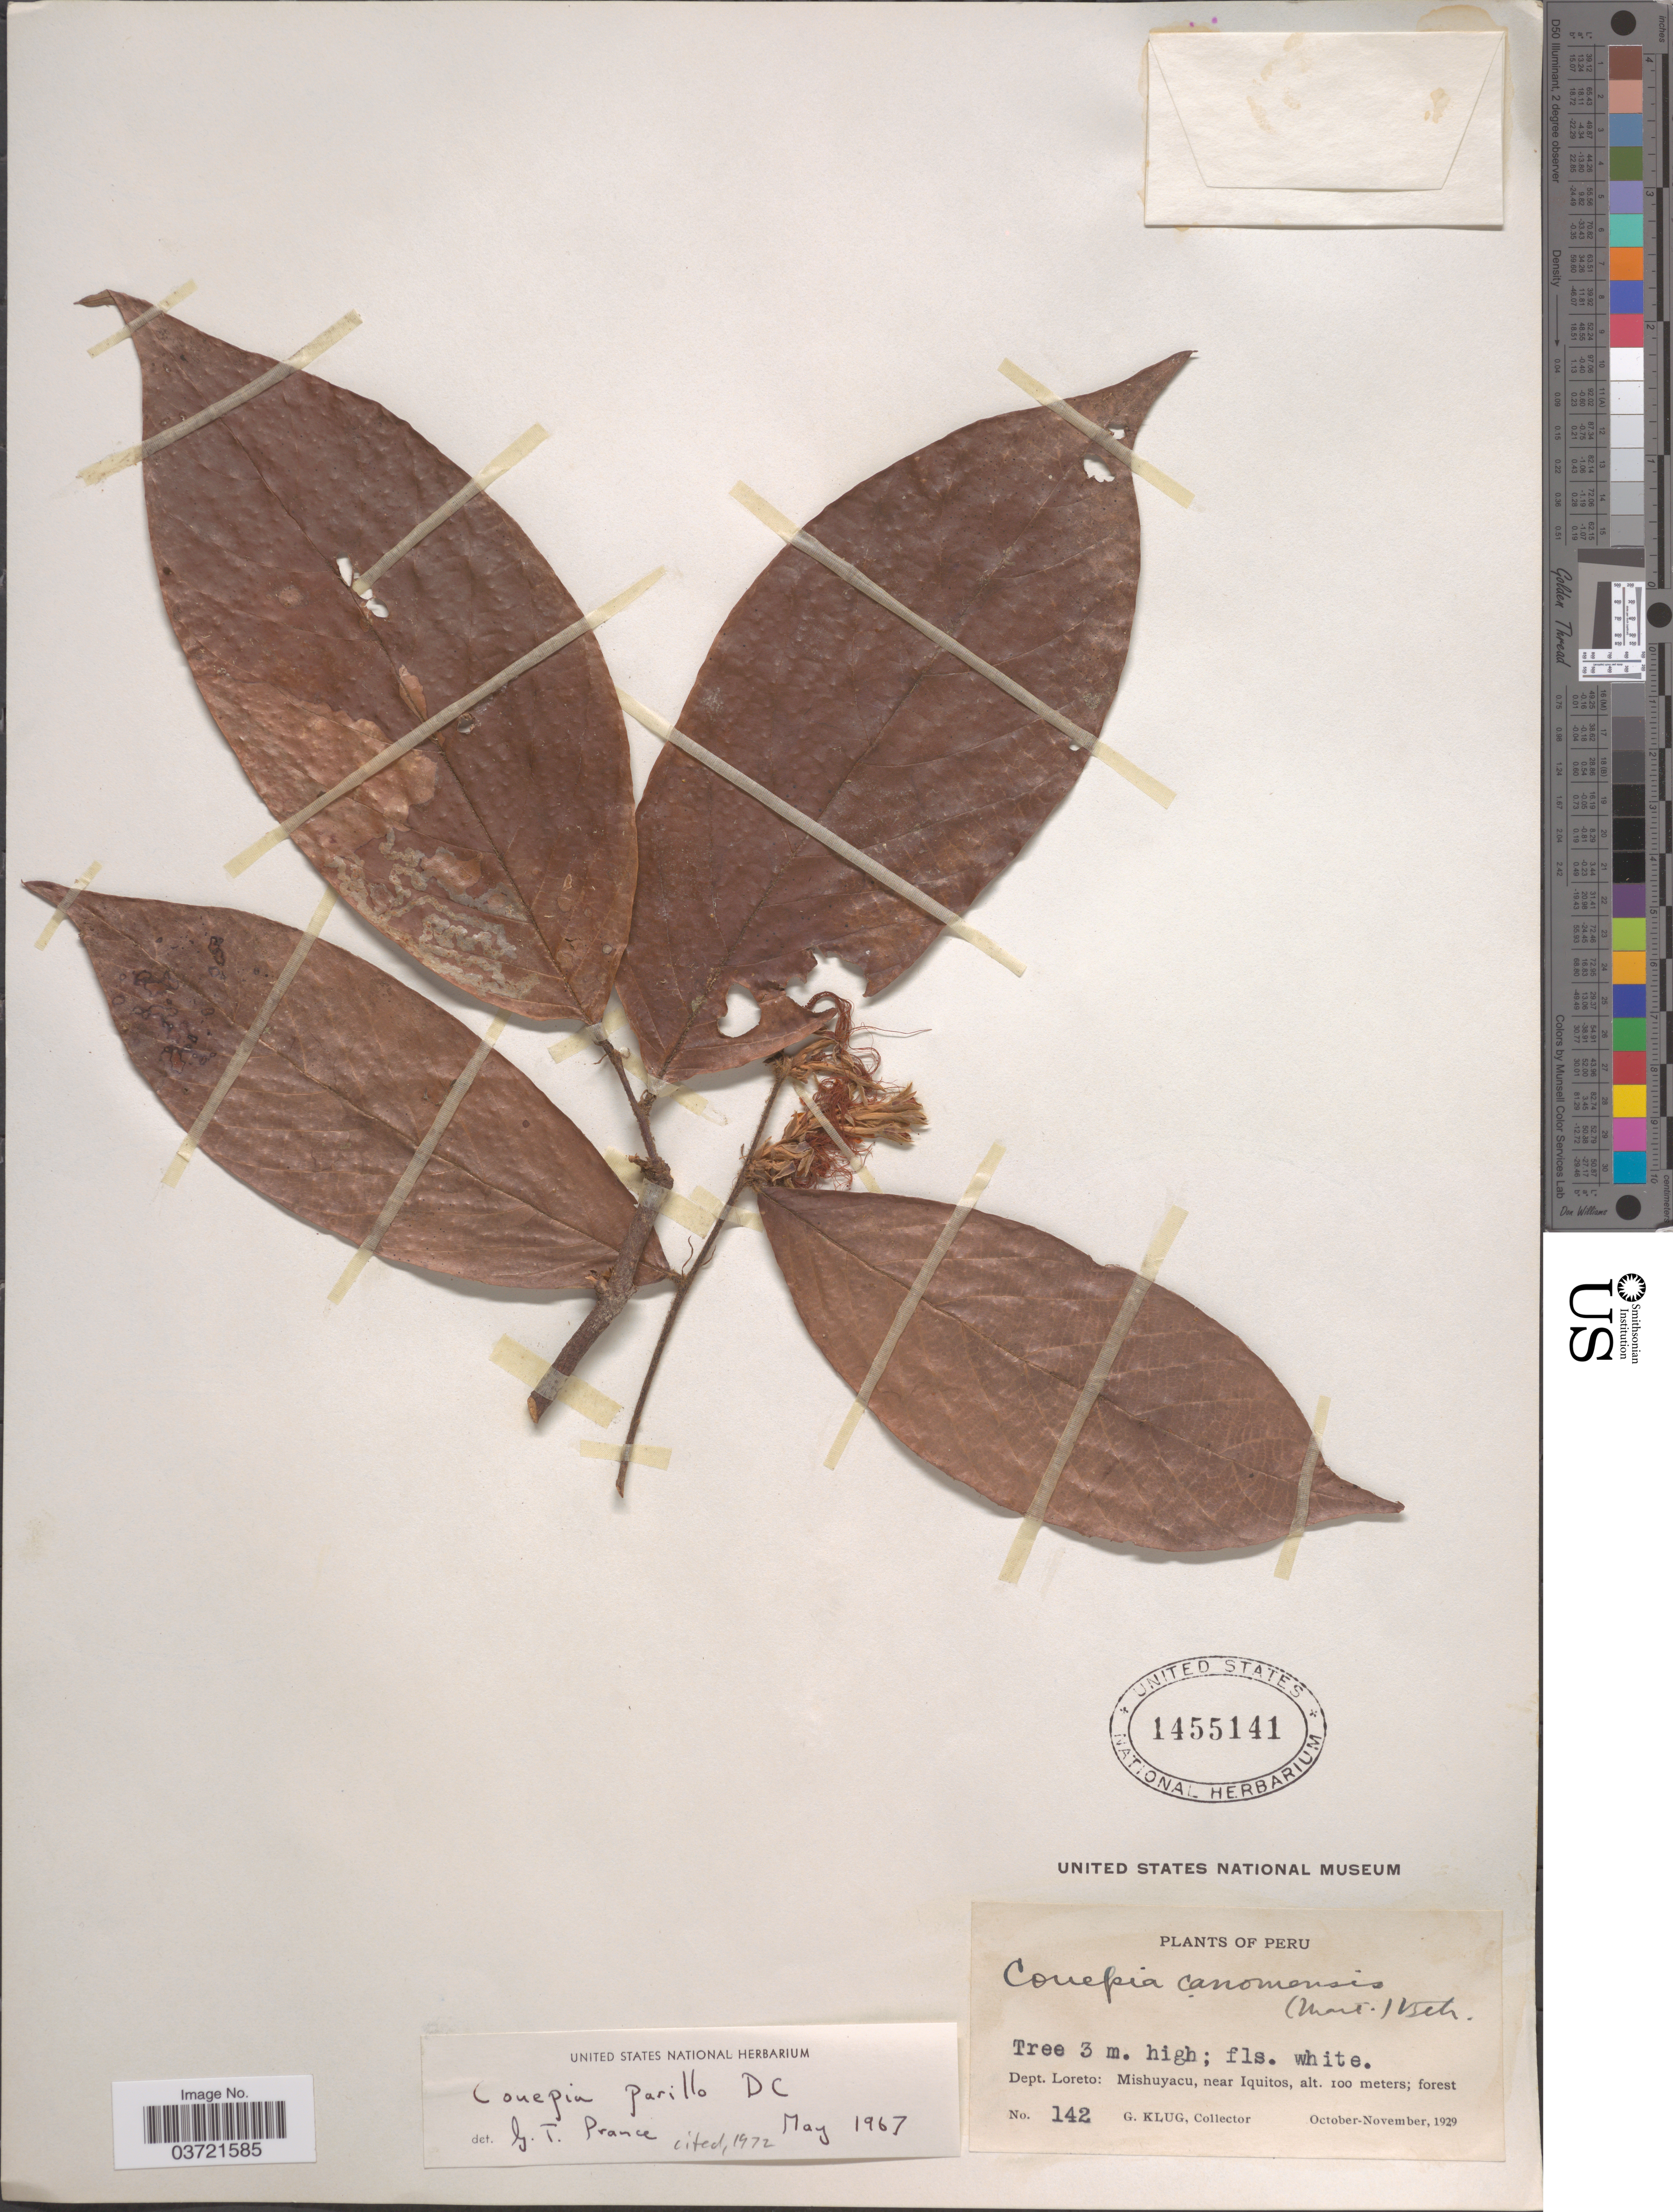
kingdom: Plantae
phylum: Tracheophyta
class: Magnoliopsida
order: Malpighiales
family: Chrysobalanaceae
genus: Gaulettia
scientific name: Gaulettia parillo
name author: (DC.) Sothers & Prance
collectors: G. Klug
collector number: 142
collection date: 1929-10/1929-11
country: Peru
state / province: Loreto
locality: Dept. Loreto: Mishuyacu, near Iquitos.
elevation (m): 100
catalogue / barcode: US 1455141